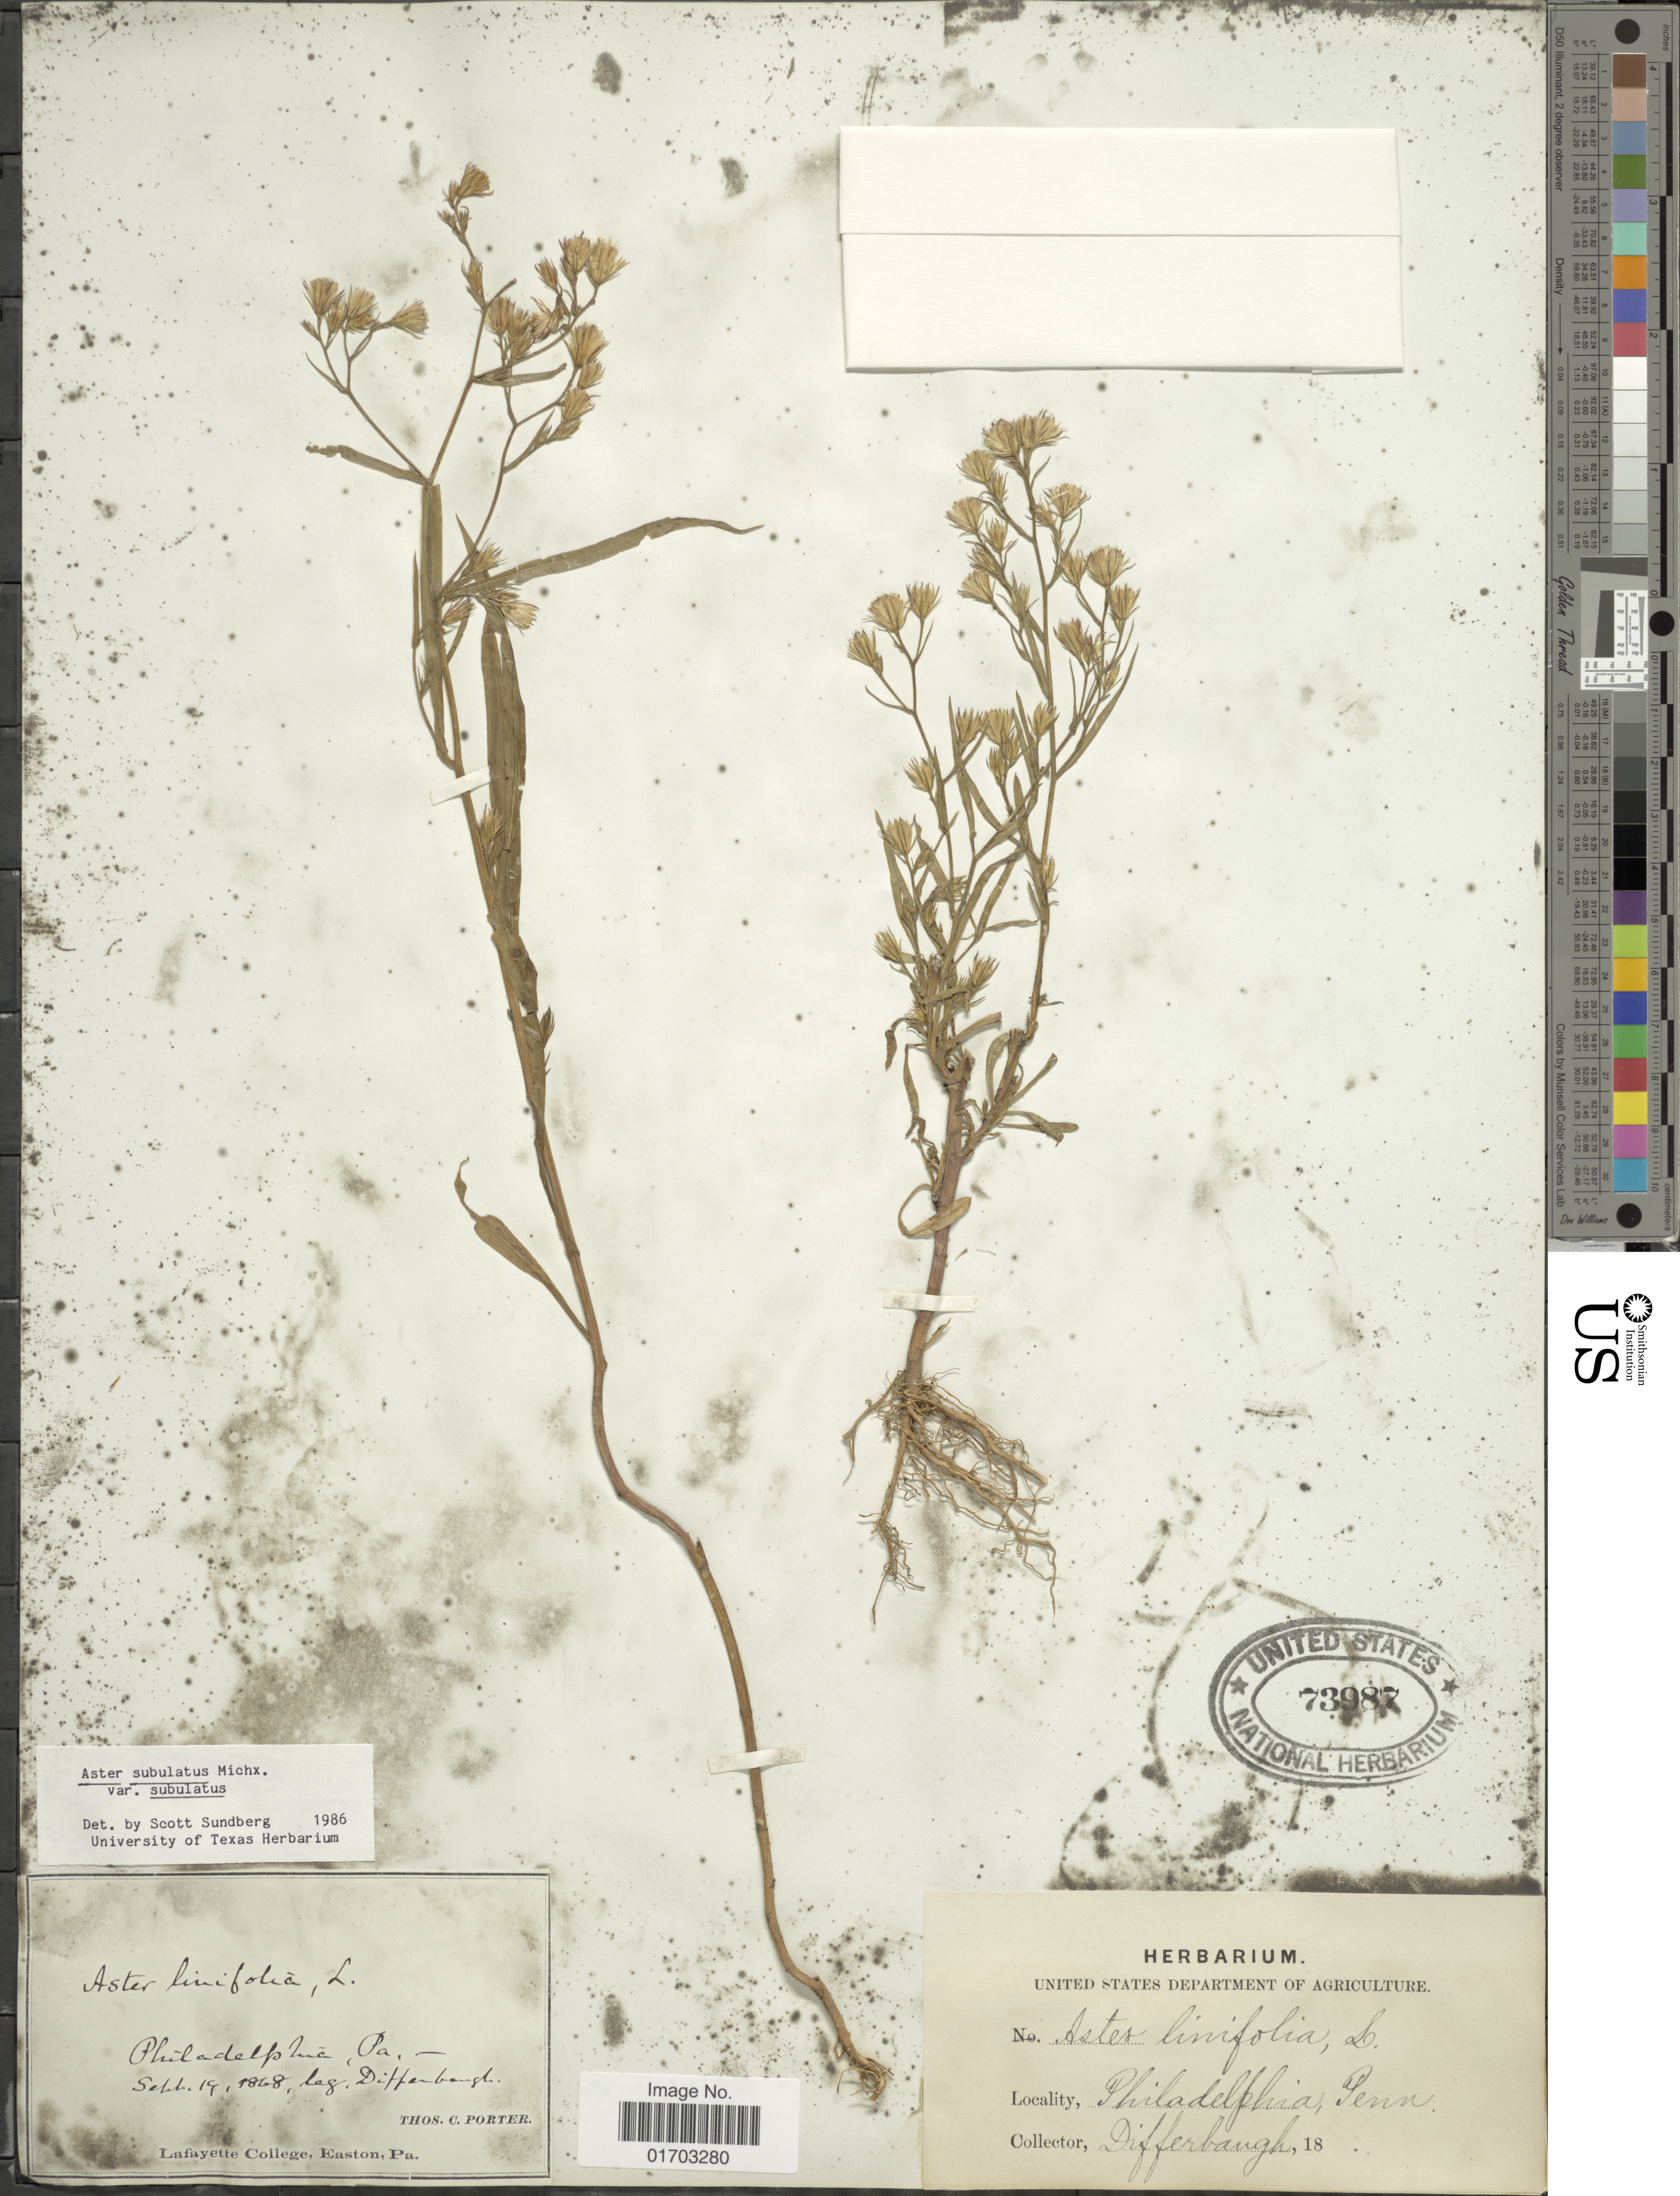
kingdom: Plantae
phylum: Tracheophyta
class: Magnoliopsida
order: Asterales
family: Asteraceae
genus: Symphyotrichum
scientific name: Symphyotrichum subulatum var. subulatum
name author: (Michx.) G.L. Nesom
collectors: Diffenbaugh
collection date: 1868-09-19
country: United States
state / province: Pennsylvania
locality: Philadelphia.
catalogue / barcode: US 73987